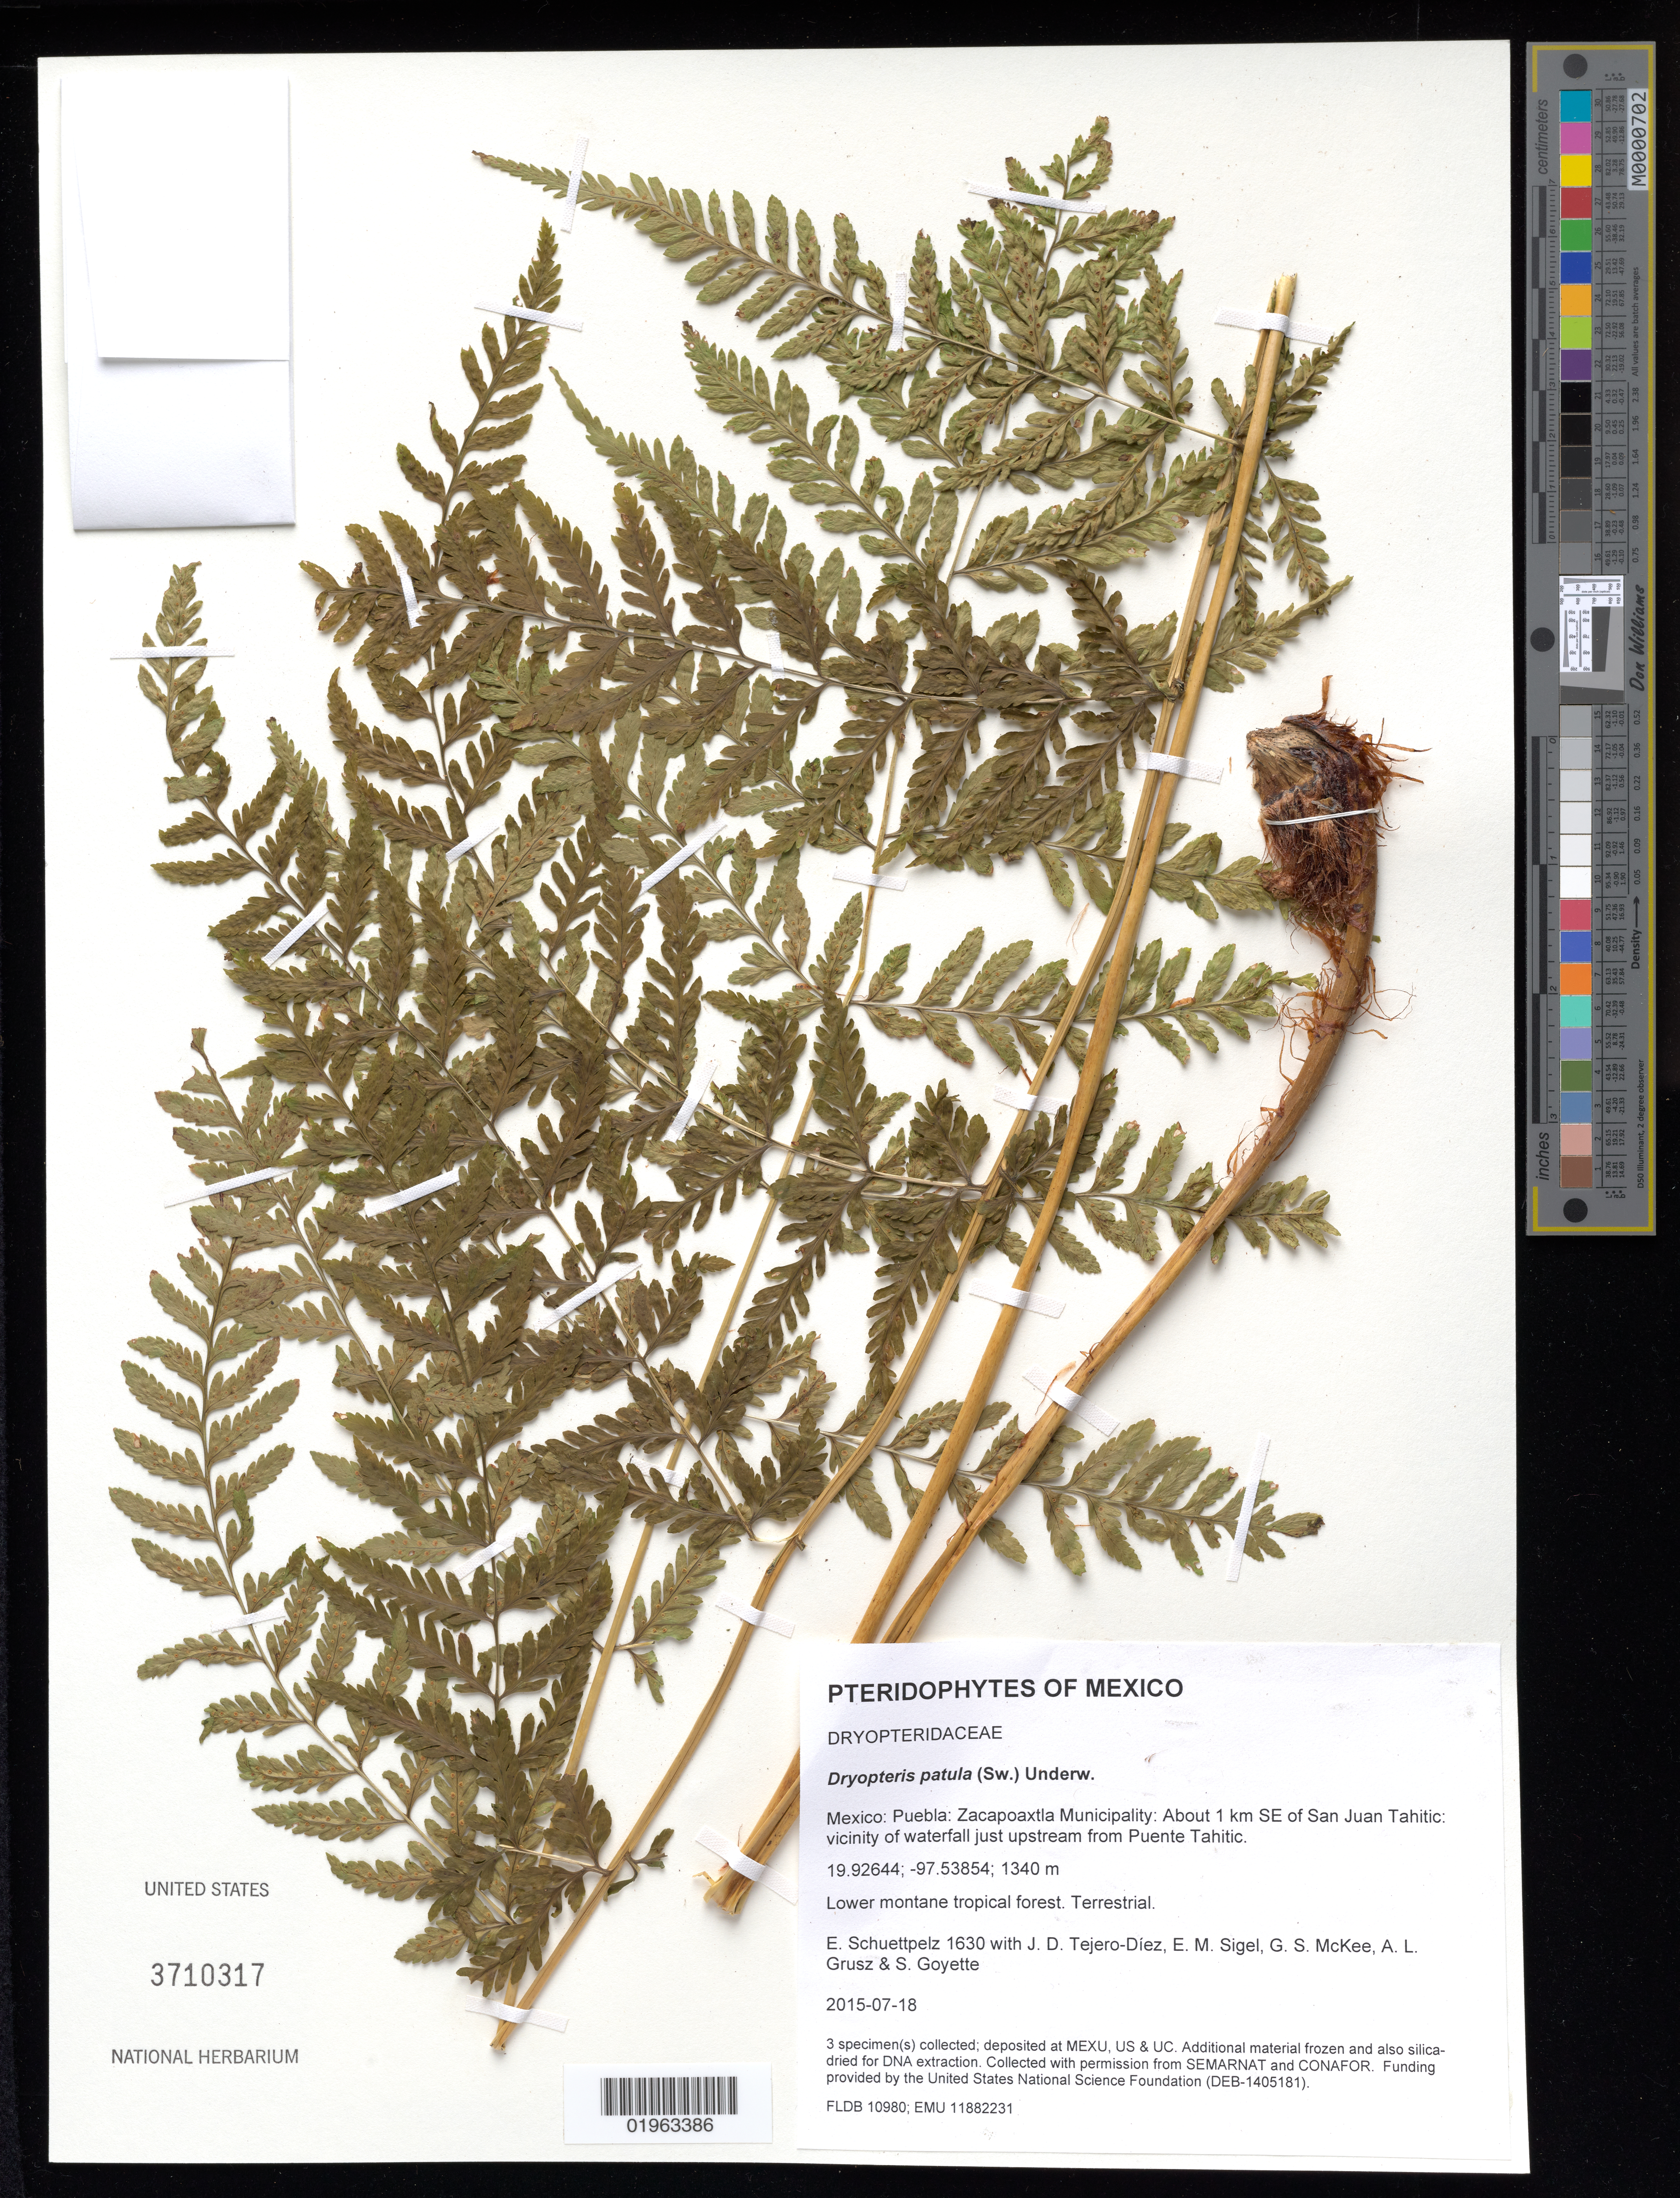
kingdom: Plantae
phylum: Tracheophyta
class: Polypodiopsida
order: Polypodiales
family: Dryopteridaceae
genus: Dryopteris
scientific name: Dryopteris patula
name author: (Sw.) Underw.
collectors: E. Schuettpelz, D. Tejero-Díez, E. M. Sigel, G. S. McKee & A. Grusz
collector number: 1630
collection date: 2015-07-18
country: Mexico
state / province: Puebla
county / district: Zacapoaxtla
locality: About 1 km SE of San Juan Tahitic: vicinity of waterfall just upstream from Puente Tahitic.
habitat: Lower montane tropical forest.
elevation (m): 1340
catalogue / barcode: US 3710317